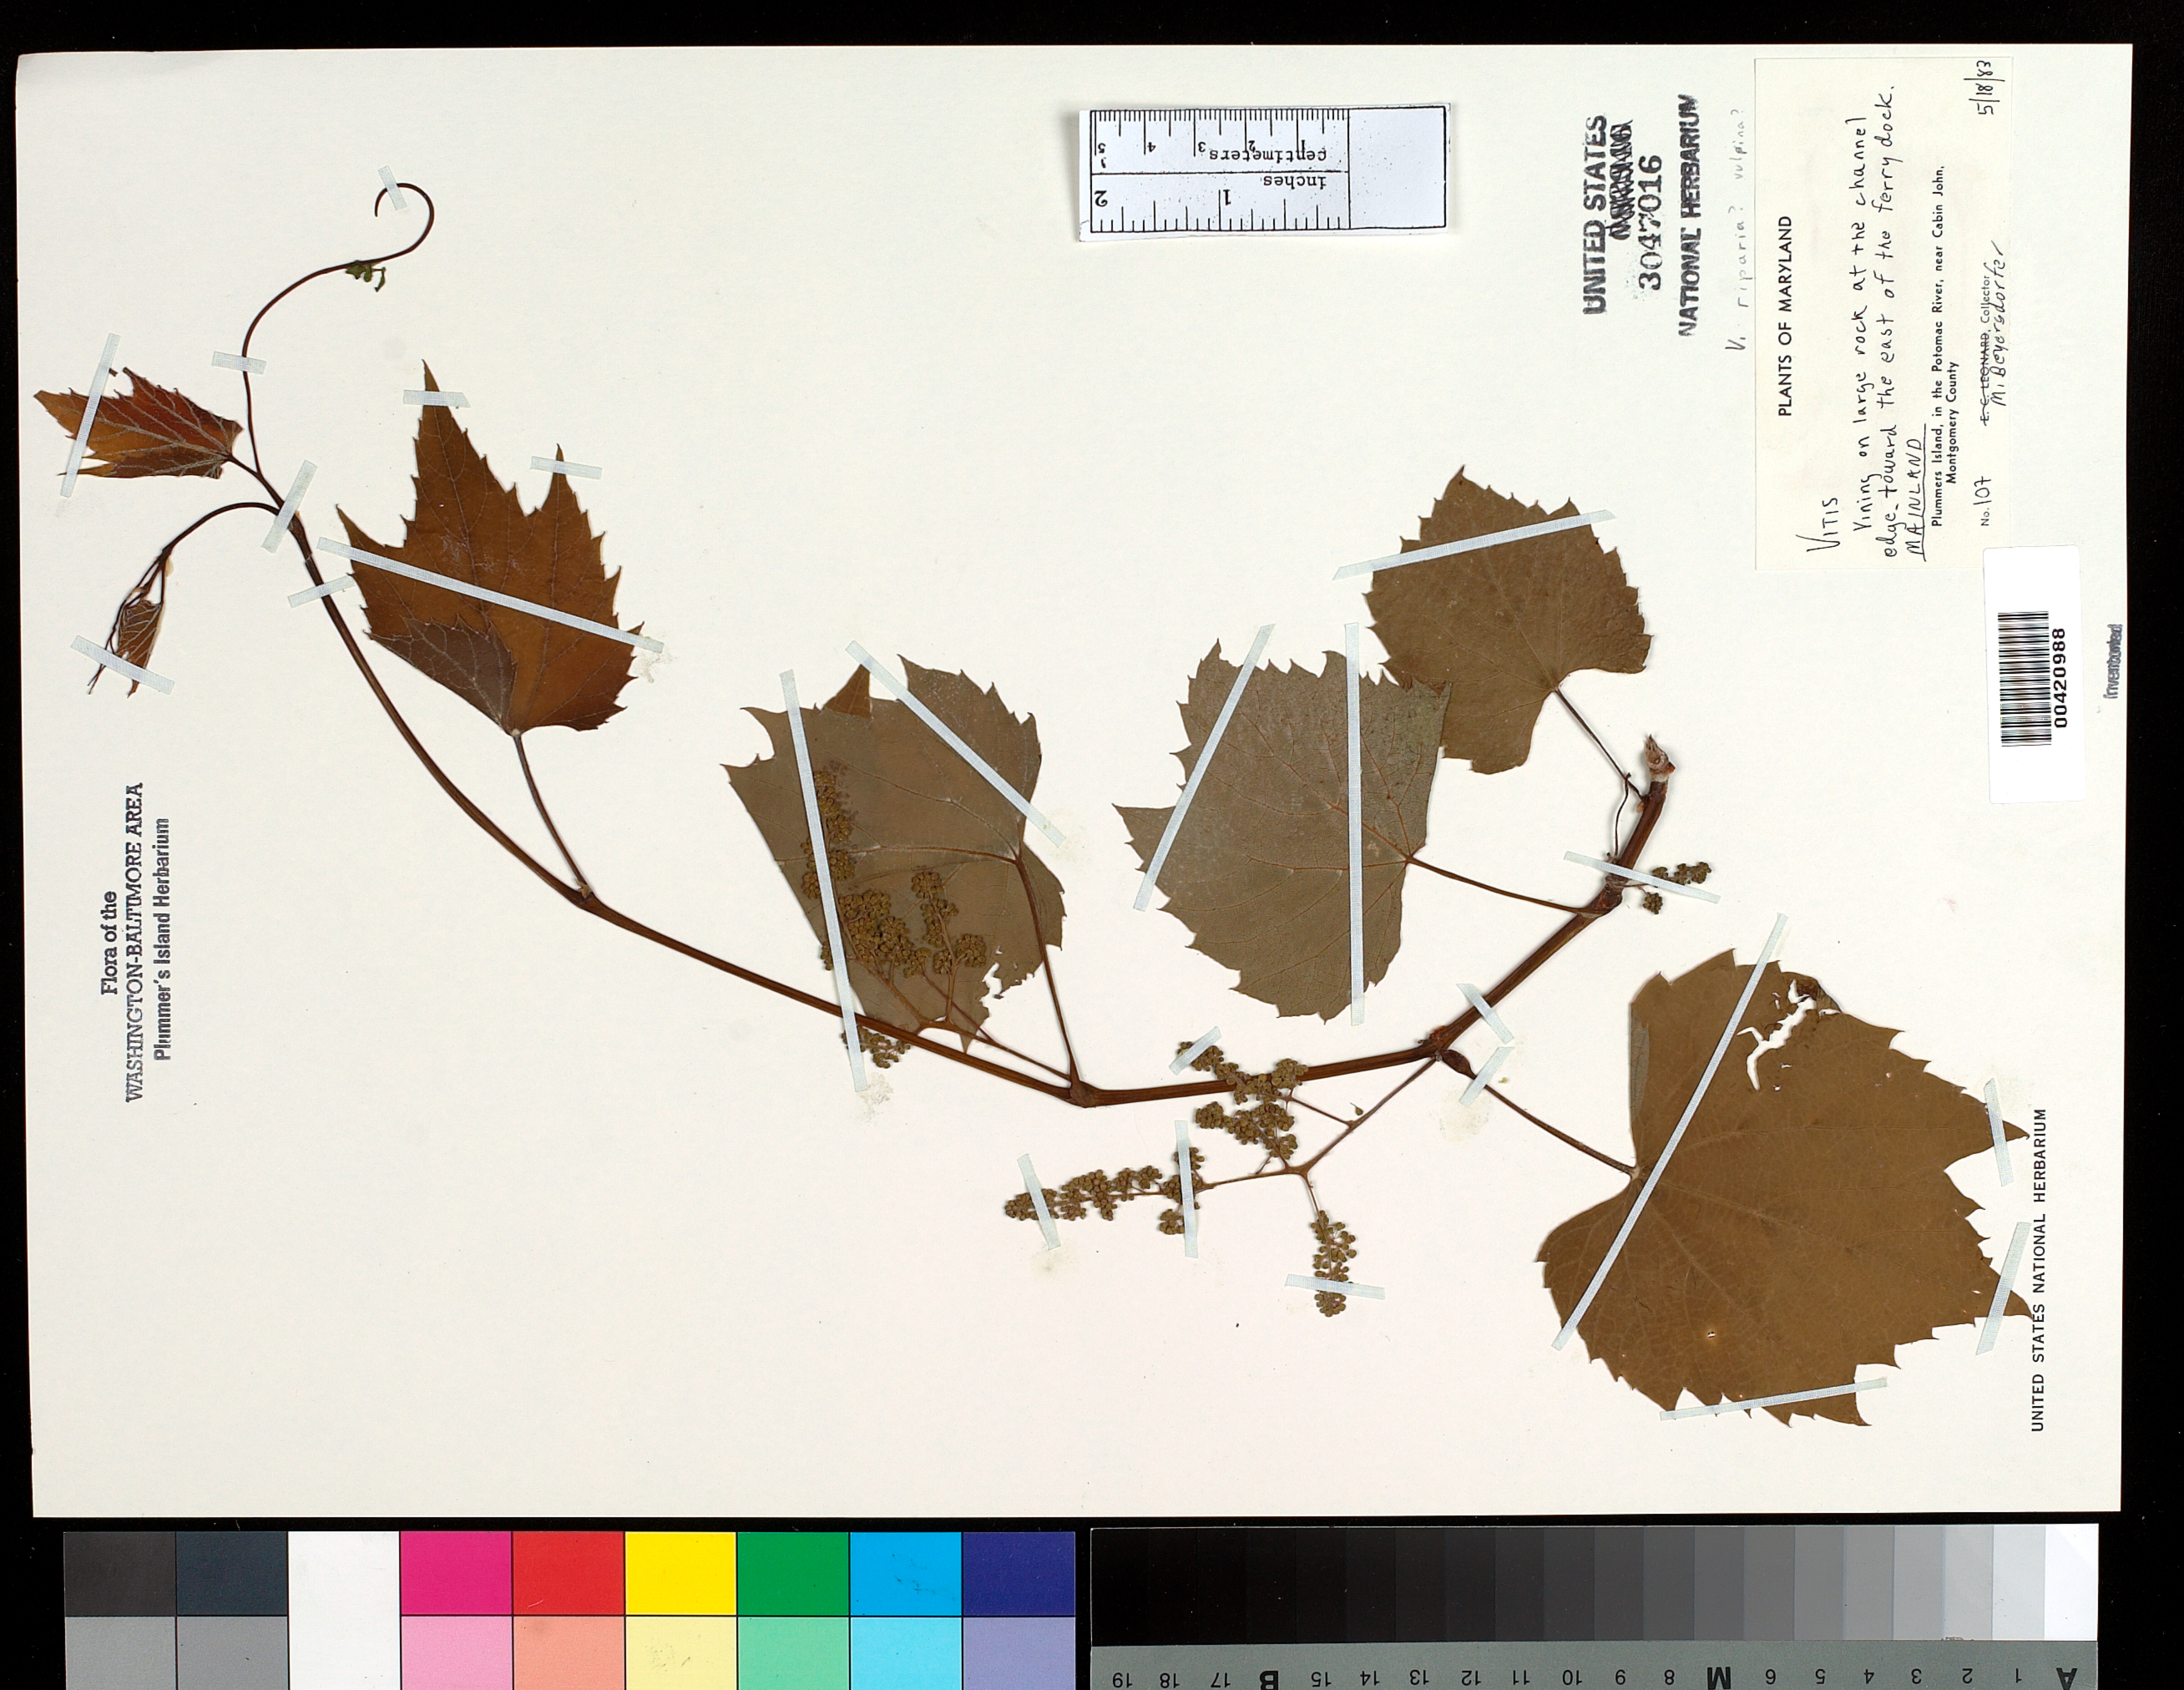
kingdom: Plantae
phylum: Tracheophyta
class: Magnoliopsida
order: Vitales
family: Vitaceae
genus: Vitis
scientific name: Vitis riparia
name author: Michx.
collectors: M. Beyersdorfer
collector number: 107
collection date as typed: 18 May 1983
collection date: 1983-05-18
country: United States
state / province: Maryland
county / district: Montgomery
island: Plummers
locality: Plummer's Island; at Channel edge toward the east of the Ferry dock C. & O. Canal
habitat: Vining on large rock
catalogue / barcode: US 3047016